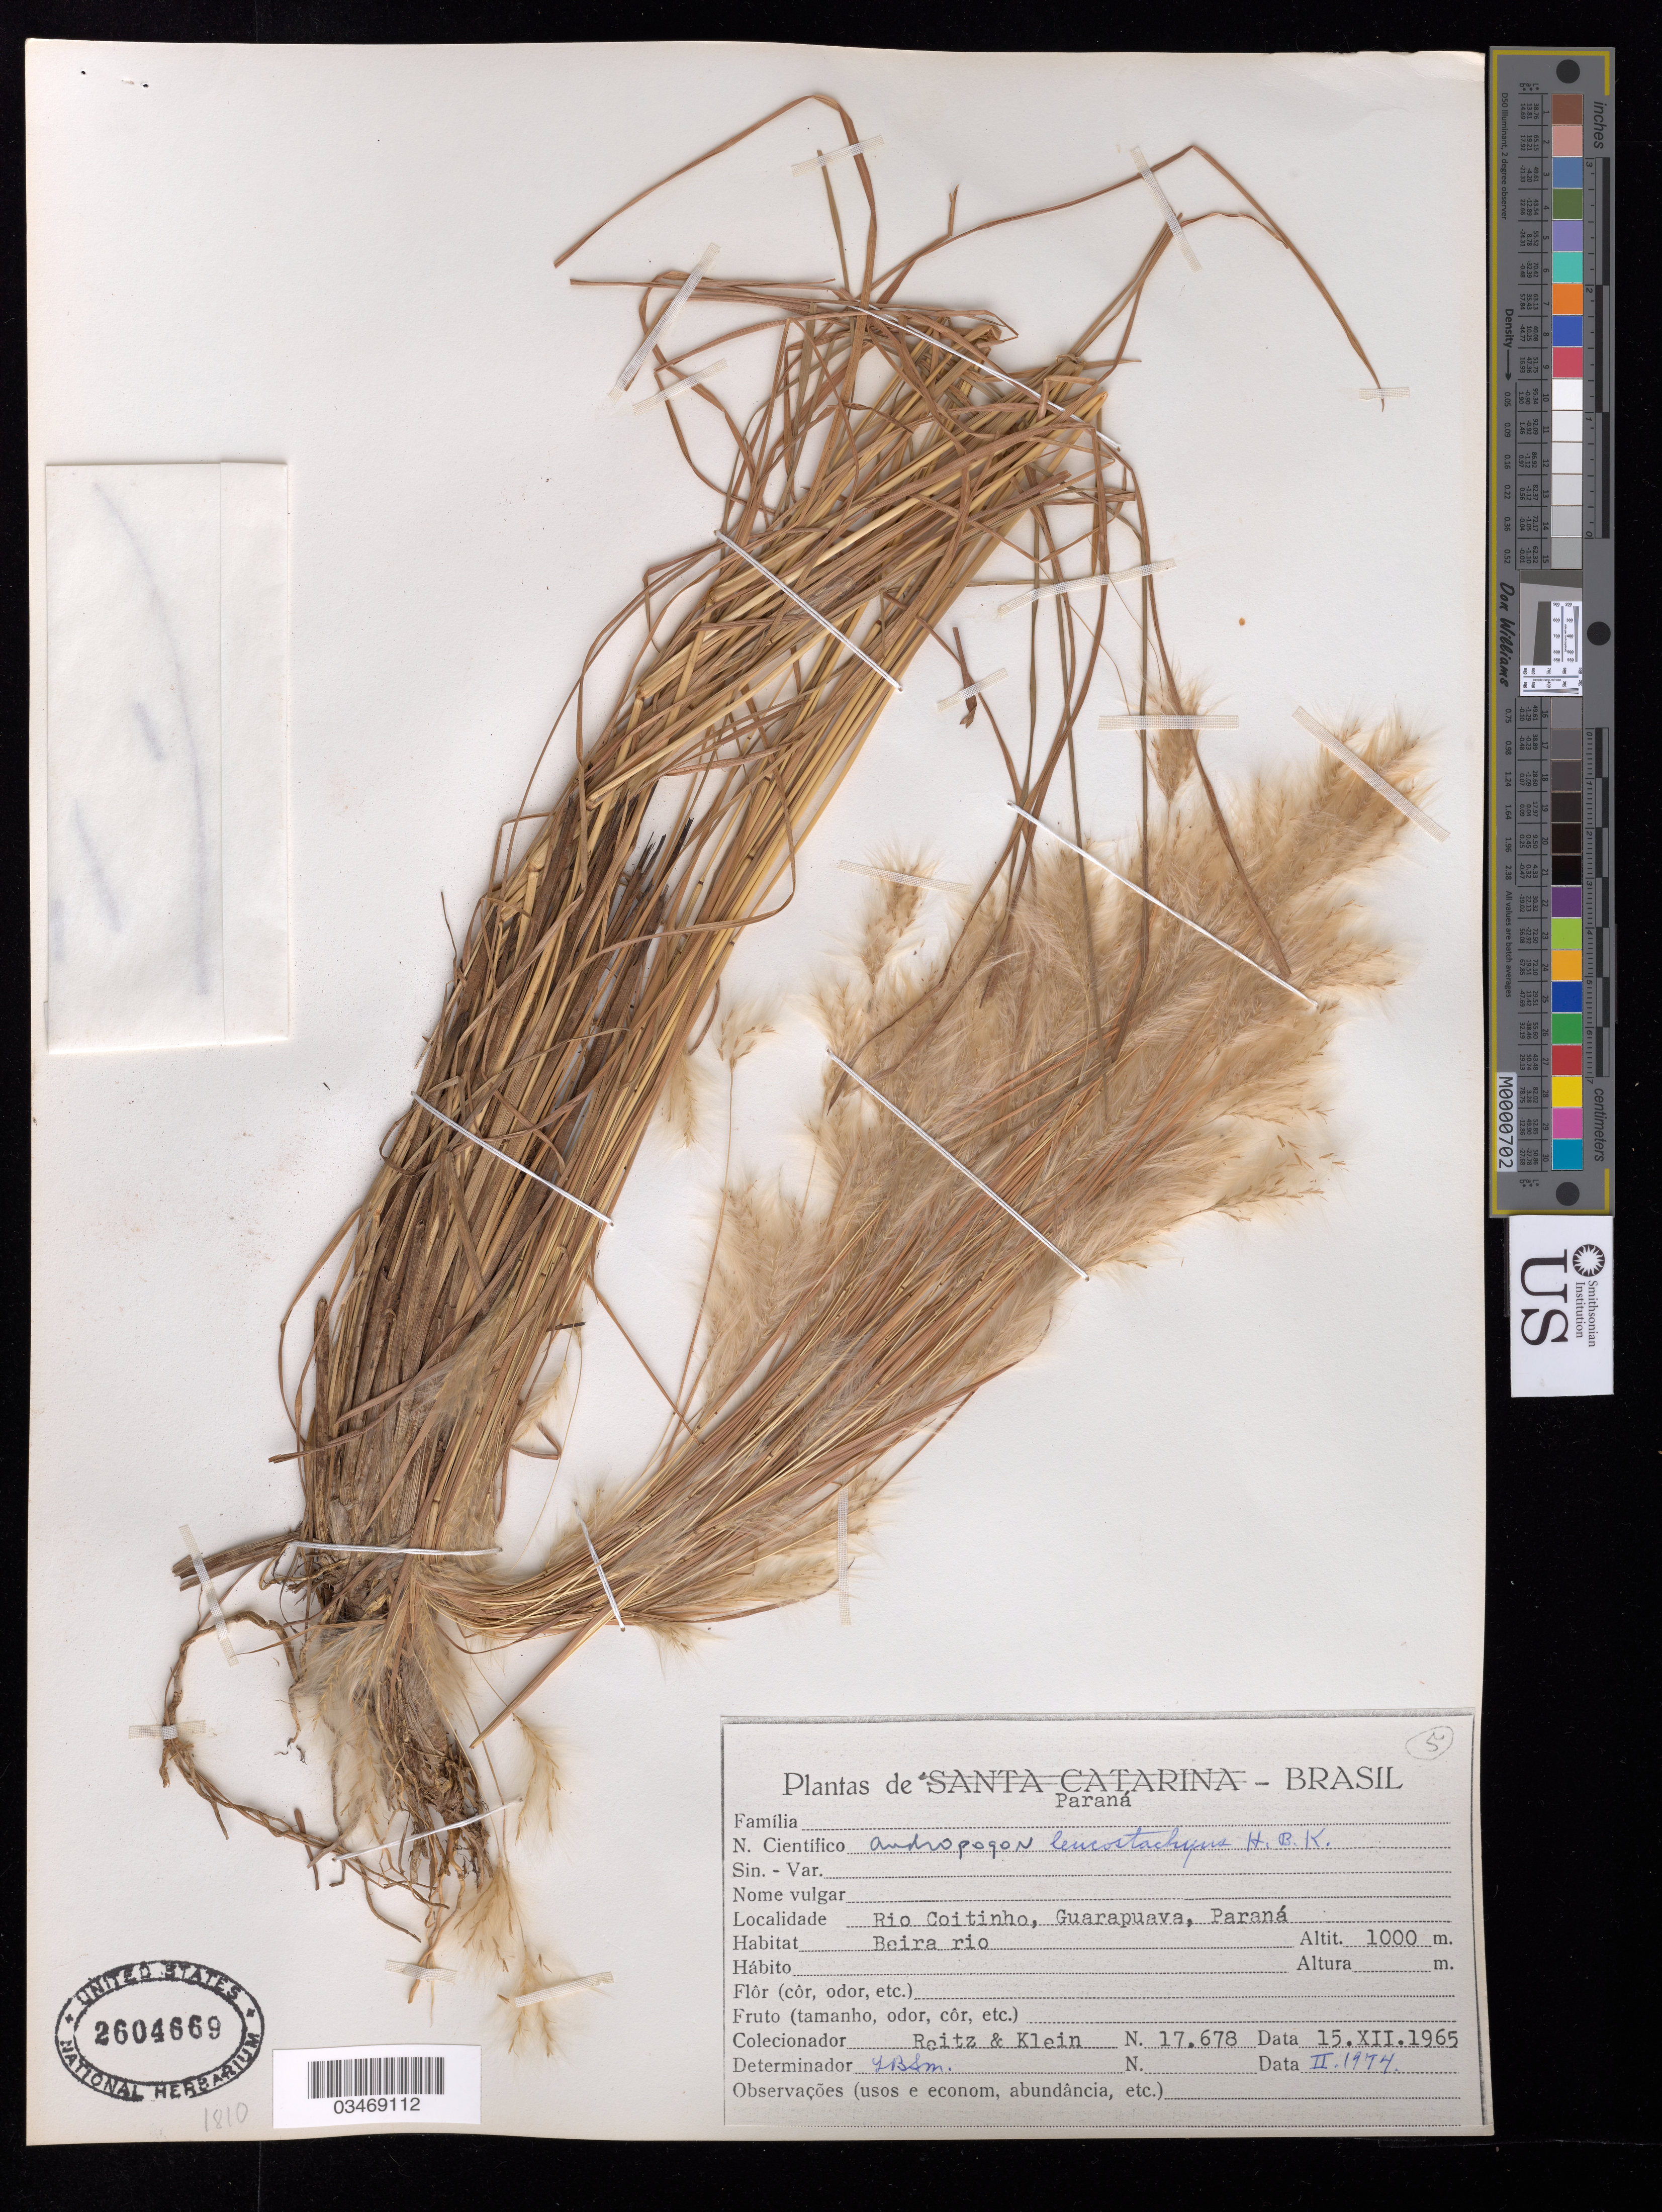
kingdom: Plantae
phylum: Tracheophyta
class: Liliopsida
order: Poales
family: Poaceae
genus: Andropogon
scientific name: Andropogon leucostachyus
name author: Kunth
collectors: -- Reitz & Klein, --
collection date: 1965-12-15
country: Brazil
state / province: Paraná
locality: Rio Coitinho, Guarapuava, Parana.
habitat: Beira rio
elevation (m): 1000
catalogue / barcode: US 2604669